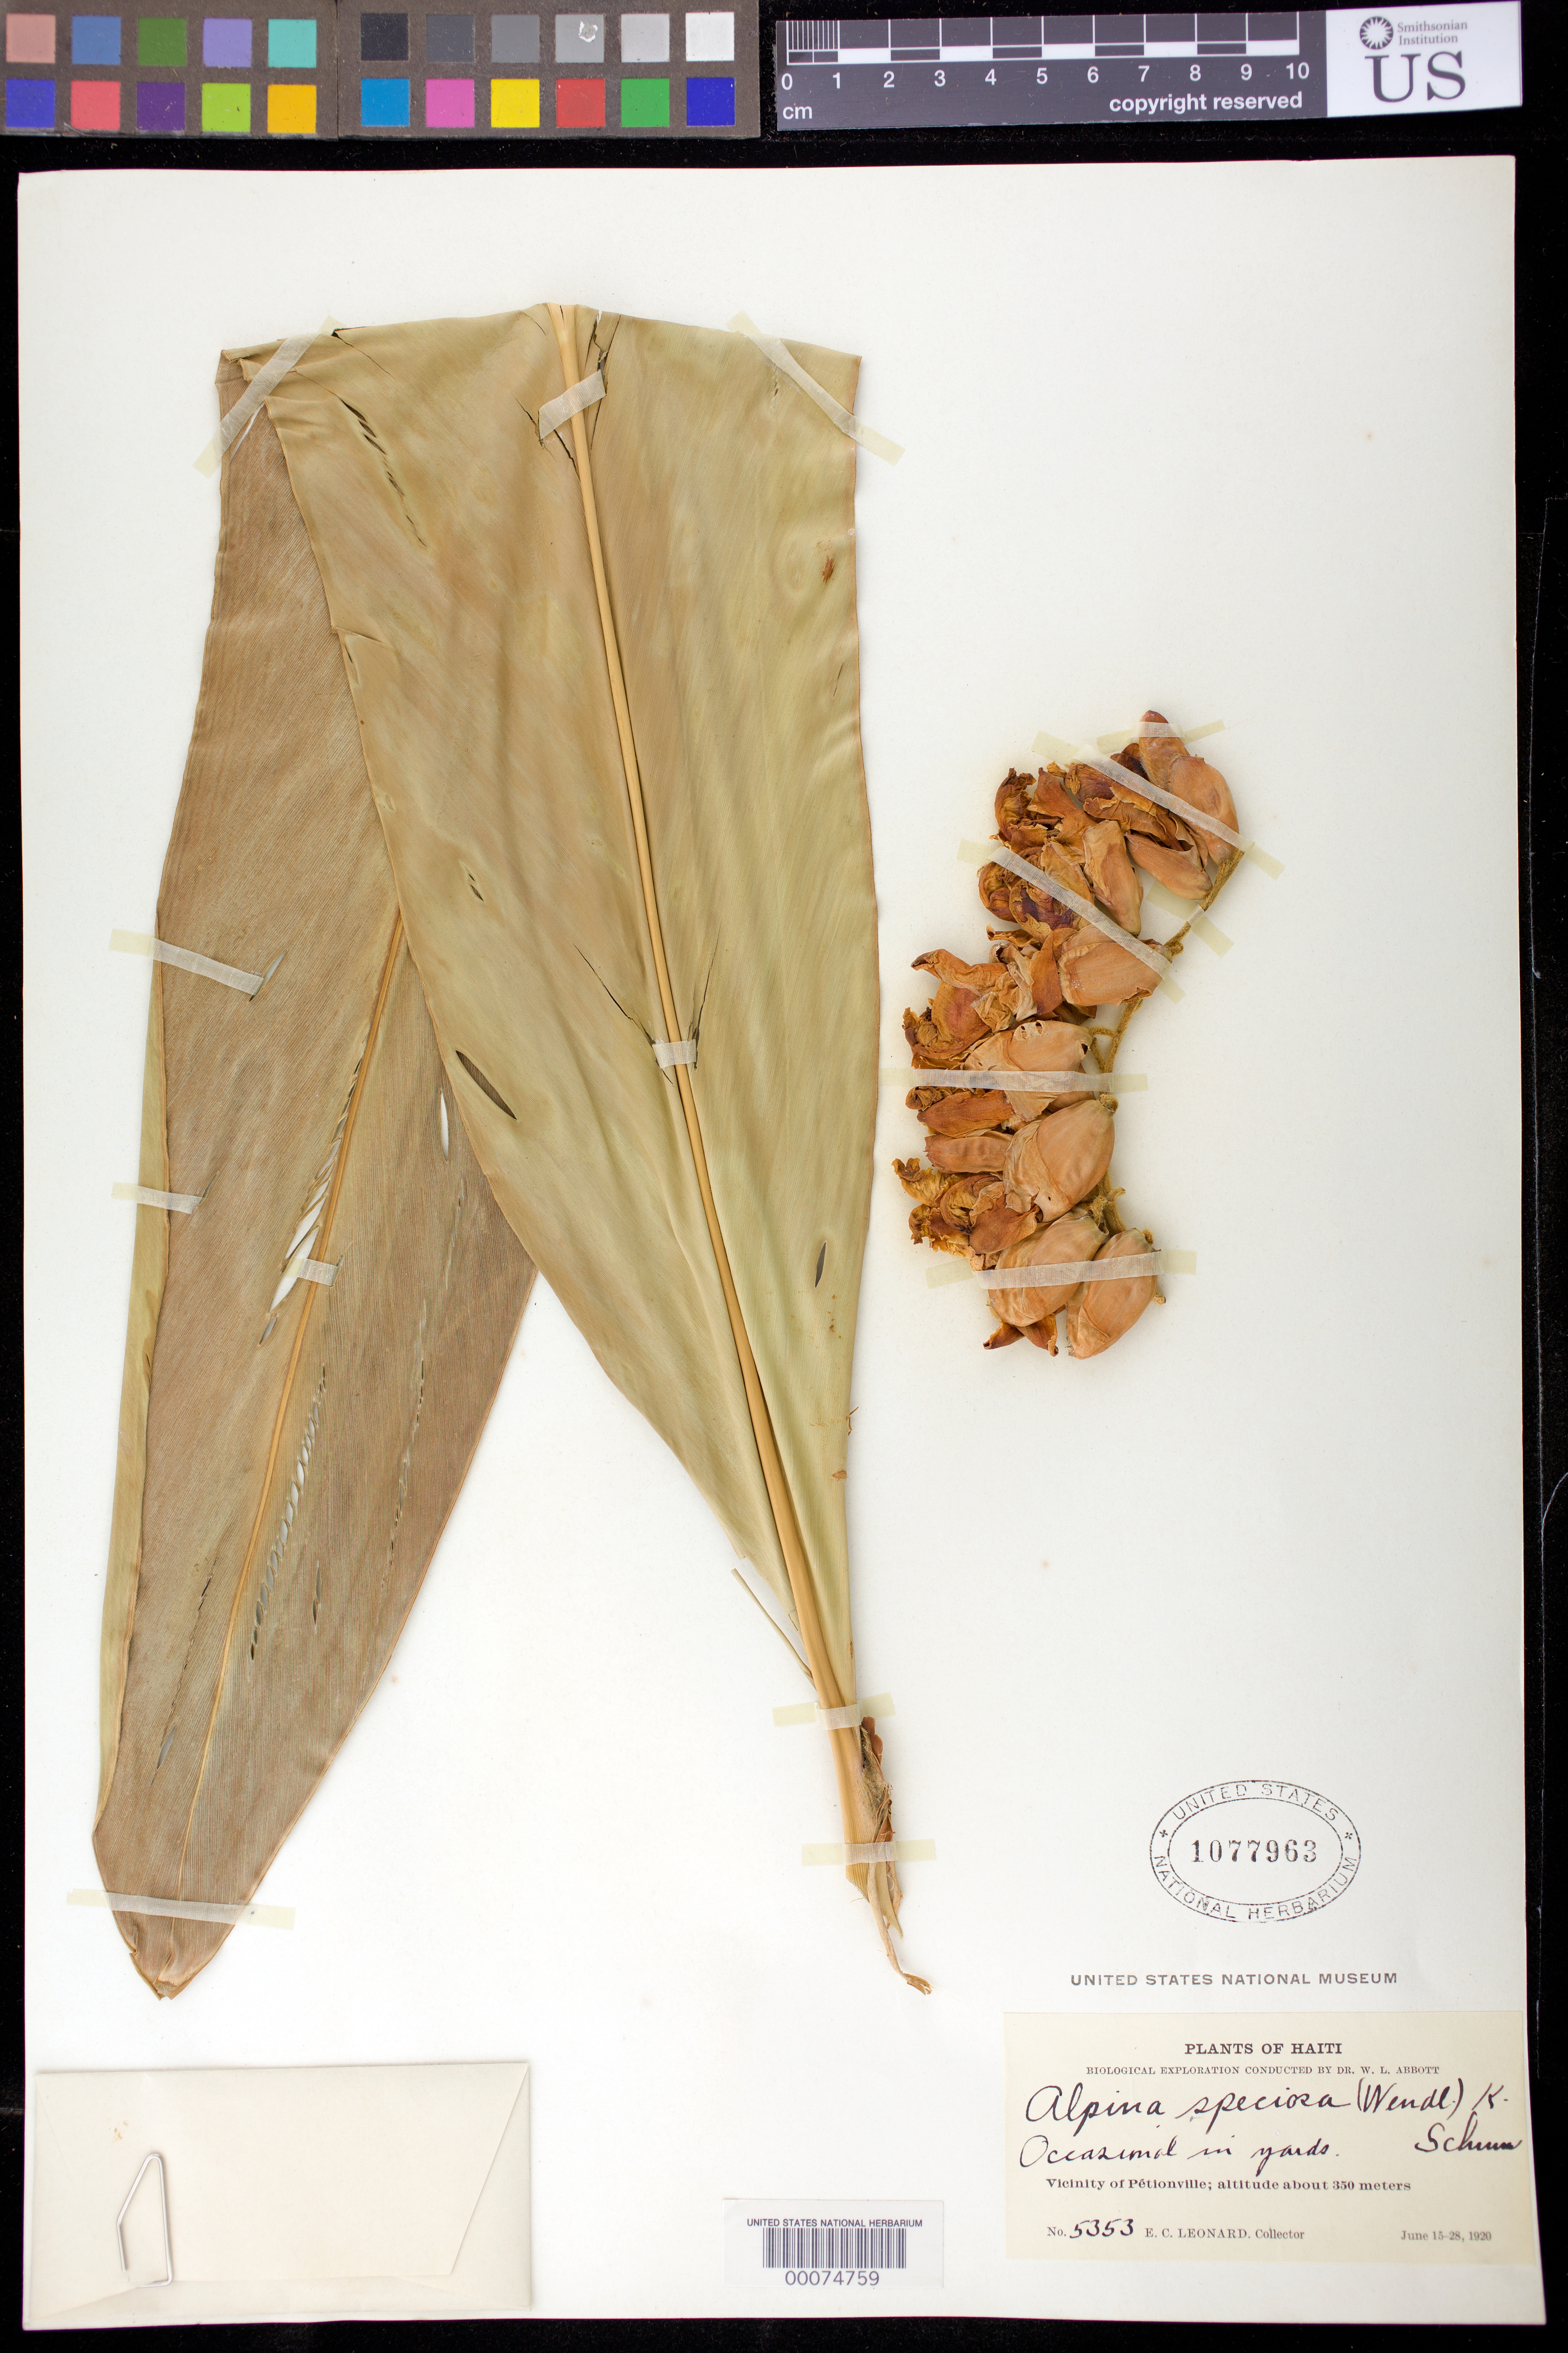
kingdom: Plantae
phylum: Tracheophyta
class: Liliopsida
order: Zingiberales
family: Zingiberaceae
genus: Alpinia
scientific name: Alpinia zerumbet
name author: (Pers.) B.L. Burtt & R.M. Sm.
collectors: E. C. Leonard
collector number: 5353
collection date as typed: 15 Jun 1920 to 28 Jun 1920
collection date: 1920-06-15/1920-06-28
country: Haiti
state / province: Ouest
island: Hispaniola Island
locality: Vicinity of petionville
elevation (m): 350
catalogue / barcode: US 1077963